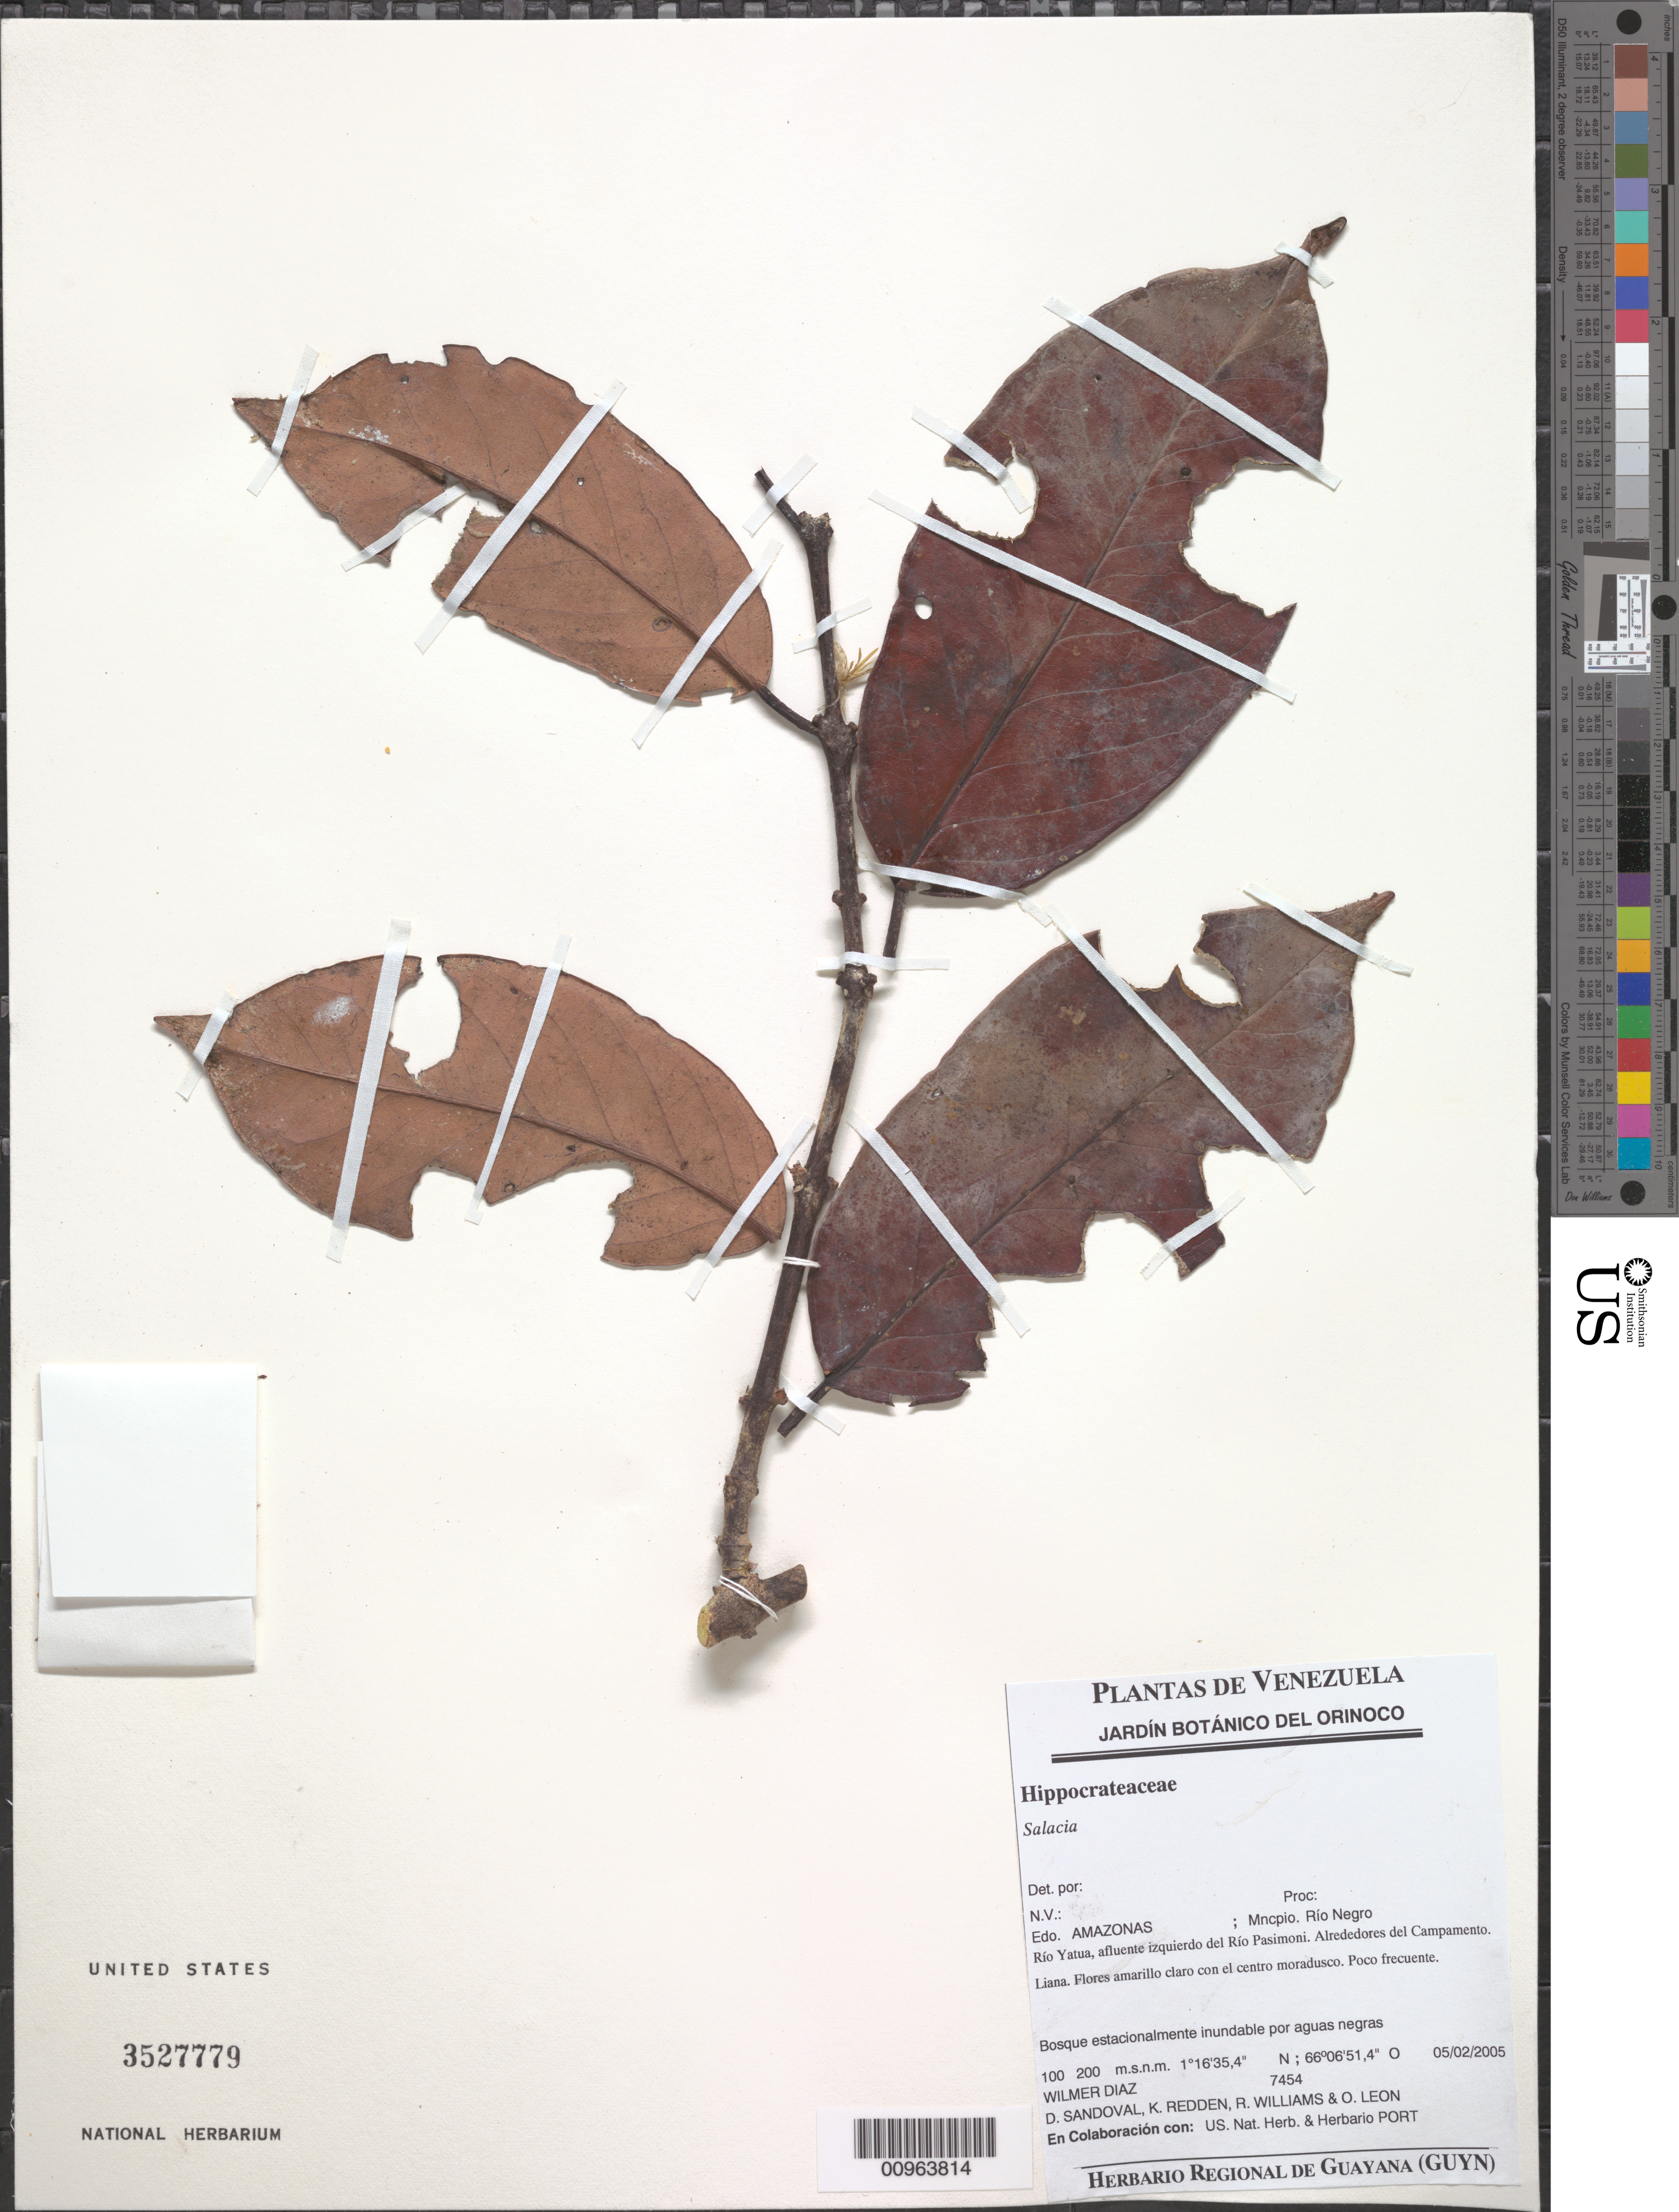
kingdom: Plantae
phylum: Tracheophyta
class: Magnoliopsida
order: Celastrales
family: Celastraceae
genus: Salacia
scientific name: Salacia sp.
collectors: D. Sandoval, K. M. Redden, R. Williams & O. León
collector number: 7454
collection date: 2005-02-05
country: Venezuela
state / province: Amazonas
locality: Mncpio. Río Negro, Río Yatua, afluente izquierdo del Río Pasimoni. Alrededores del Campamento.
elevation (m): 100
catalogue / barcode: US 3527779